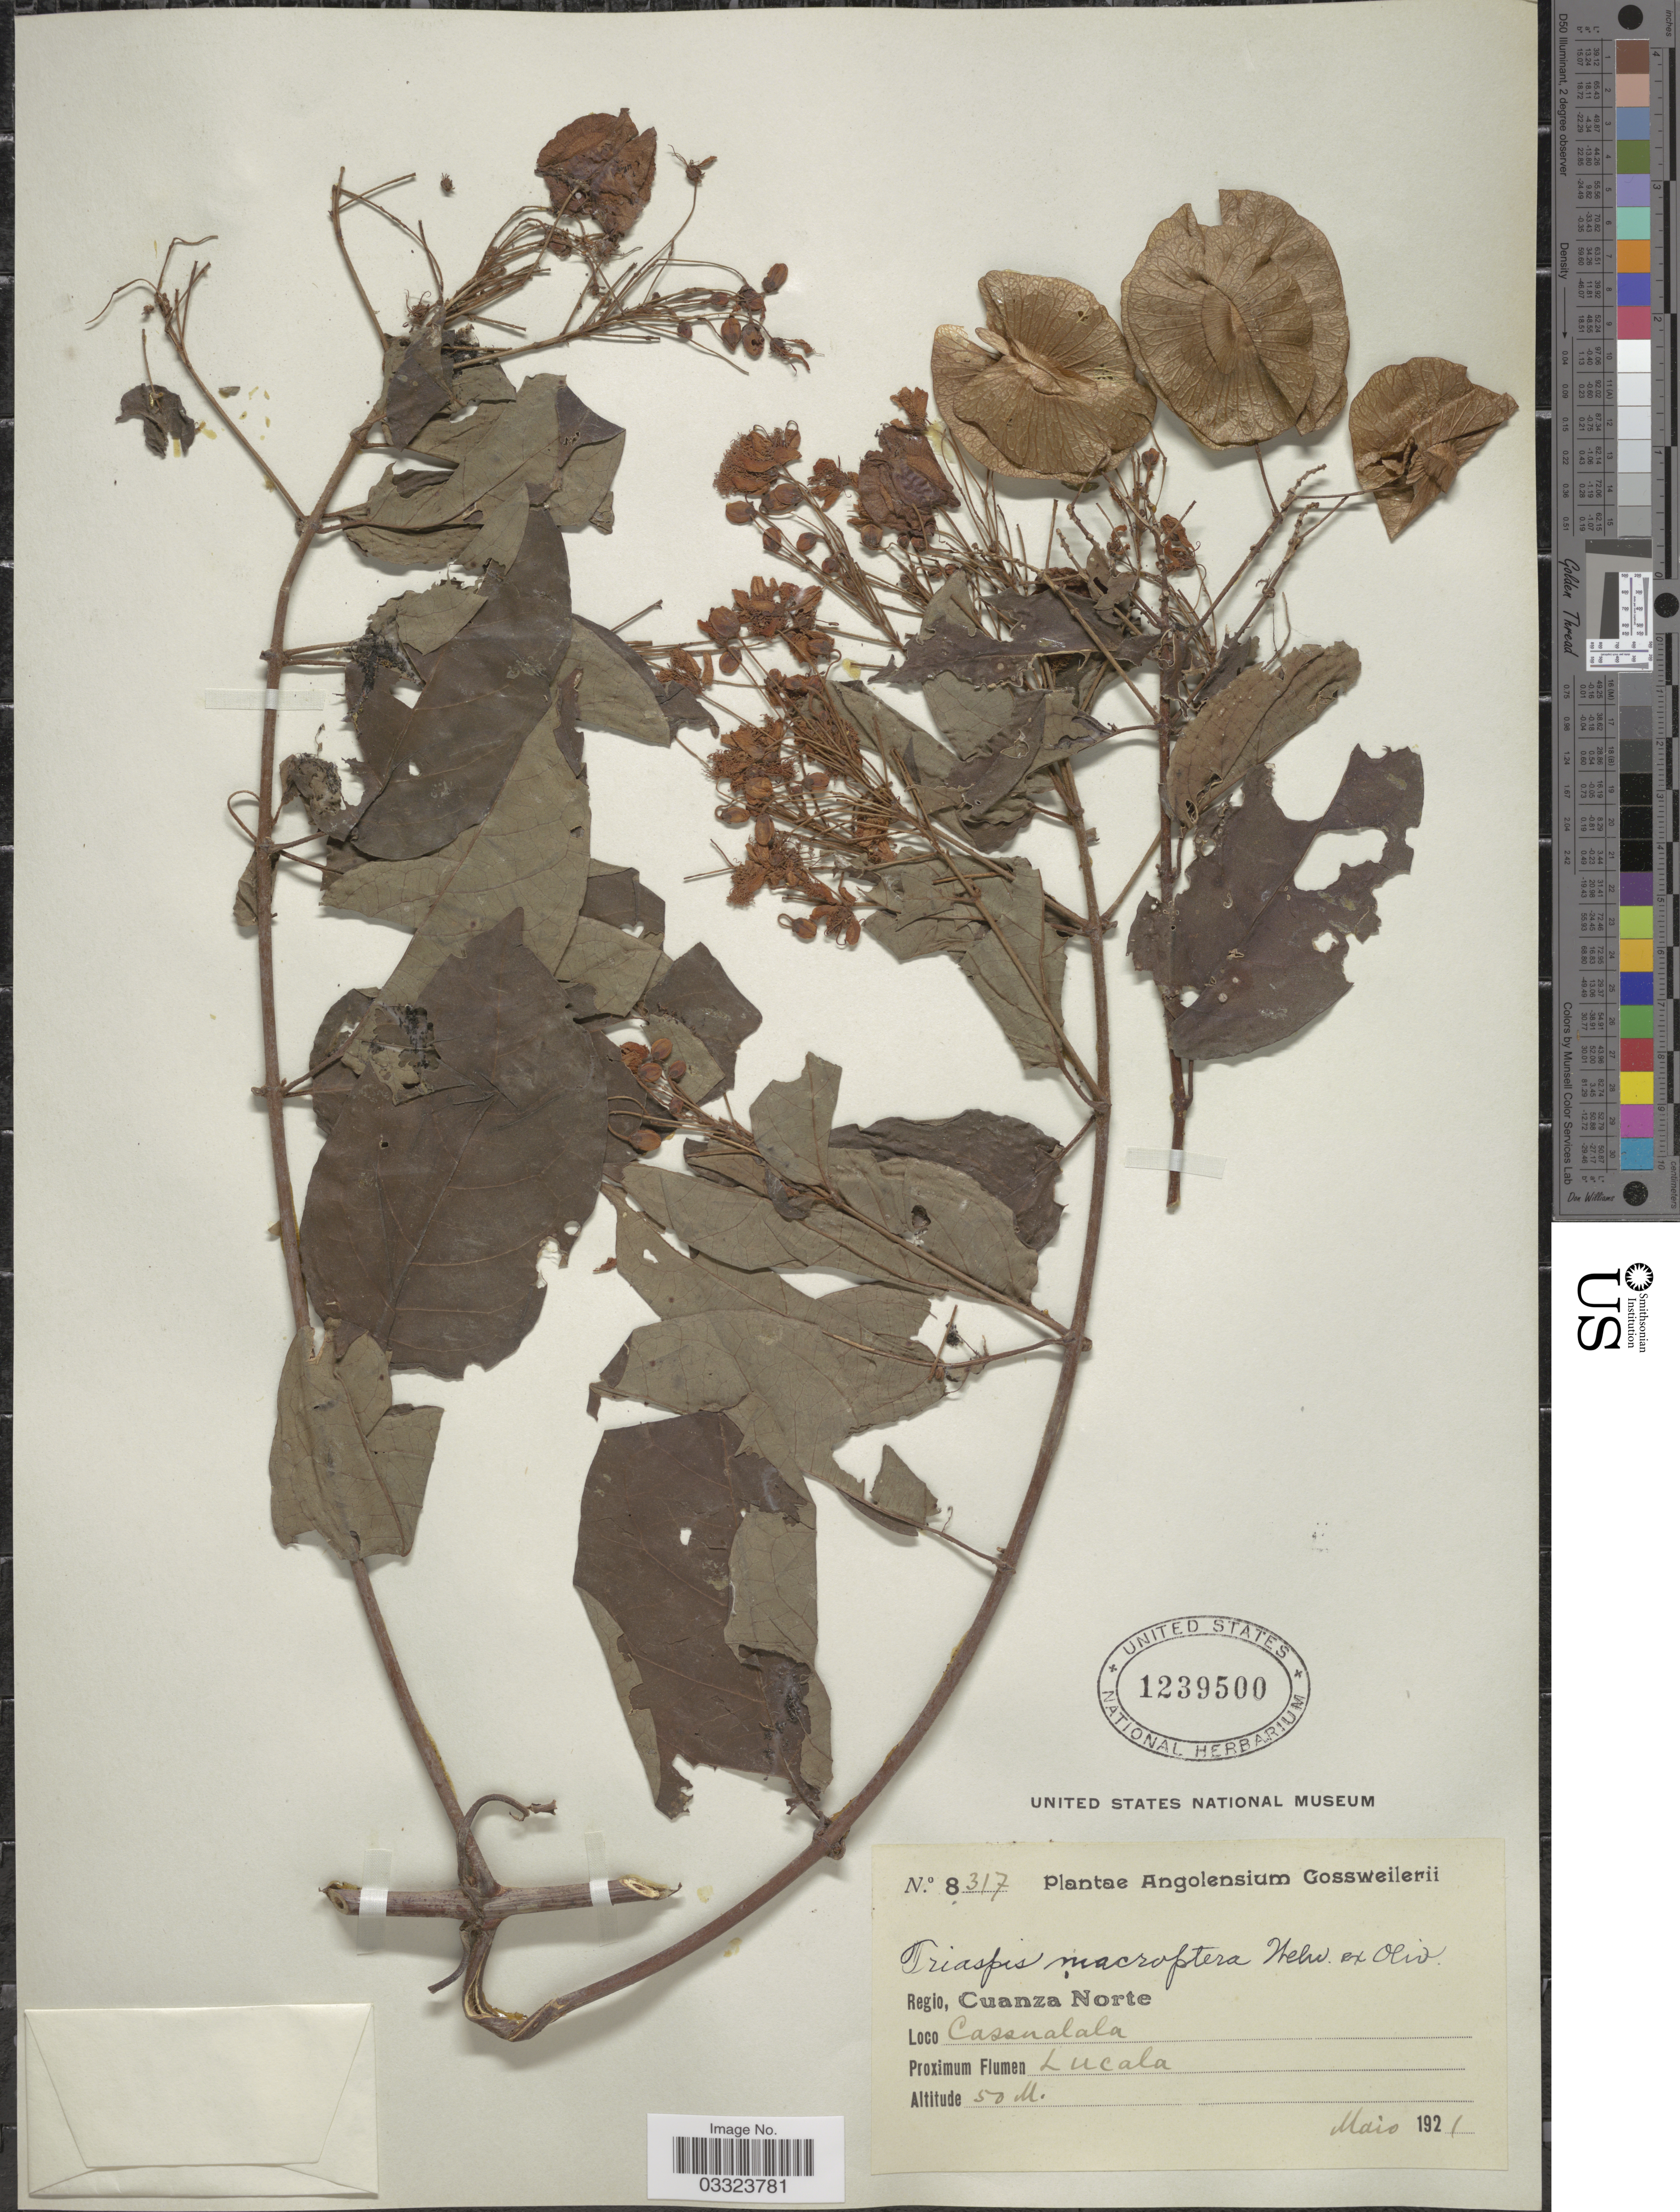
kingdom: Plantae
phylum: Tracheophyta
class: Magnoliopsida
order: Malpighiales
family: Malpighiaceae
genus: Triaspis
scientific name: Triaspis macropteron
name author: Welw. ex Oliv.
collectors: -. Gossweiler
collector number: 8317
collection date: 1921-05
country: Angola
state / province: Cuanza Norte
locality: Regio, Cuanza Norte. Cassualala.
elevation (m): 50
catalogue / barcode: US 1239500